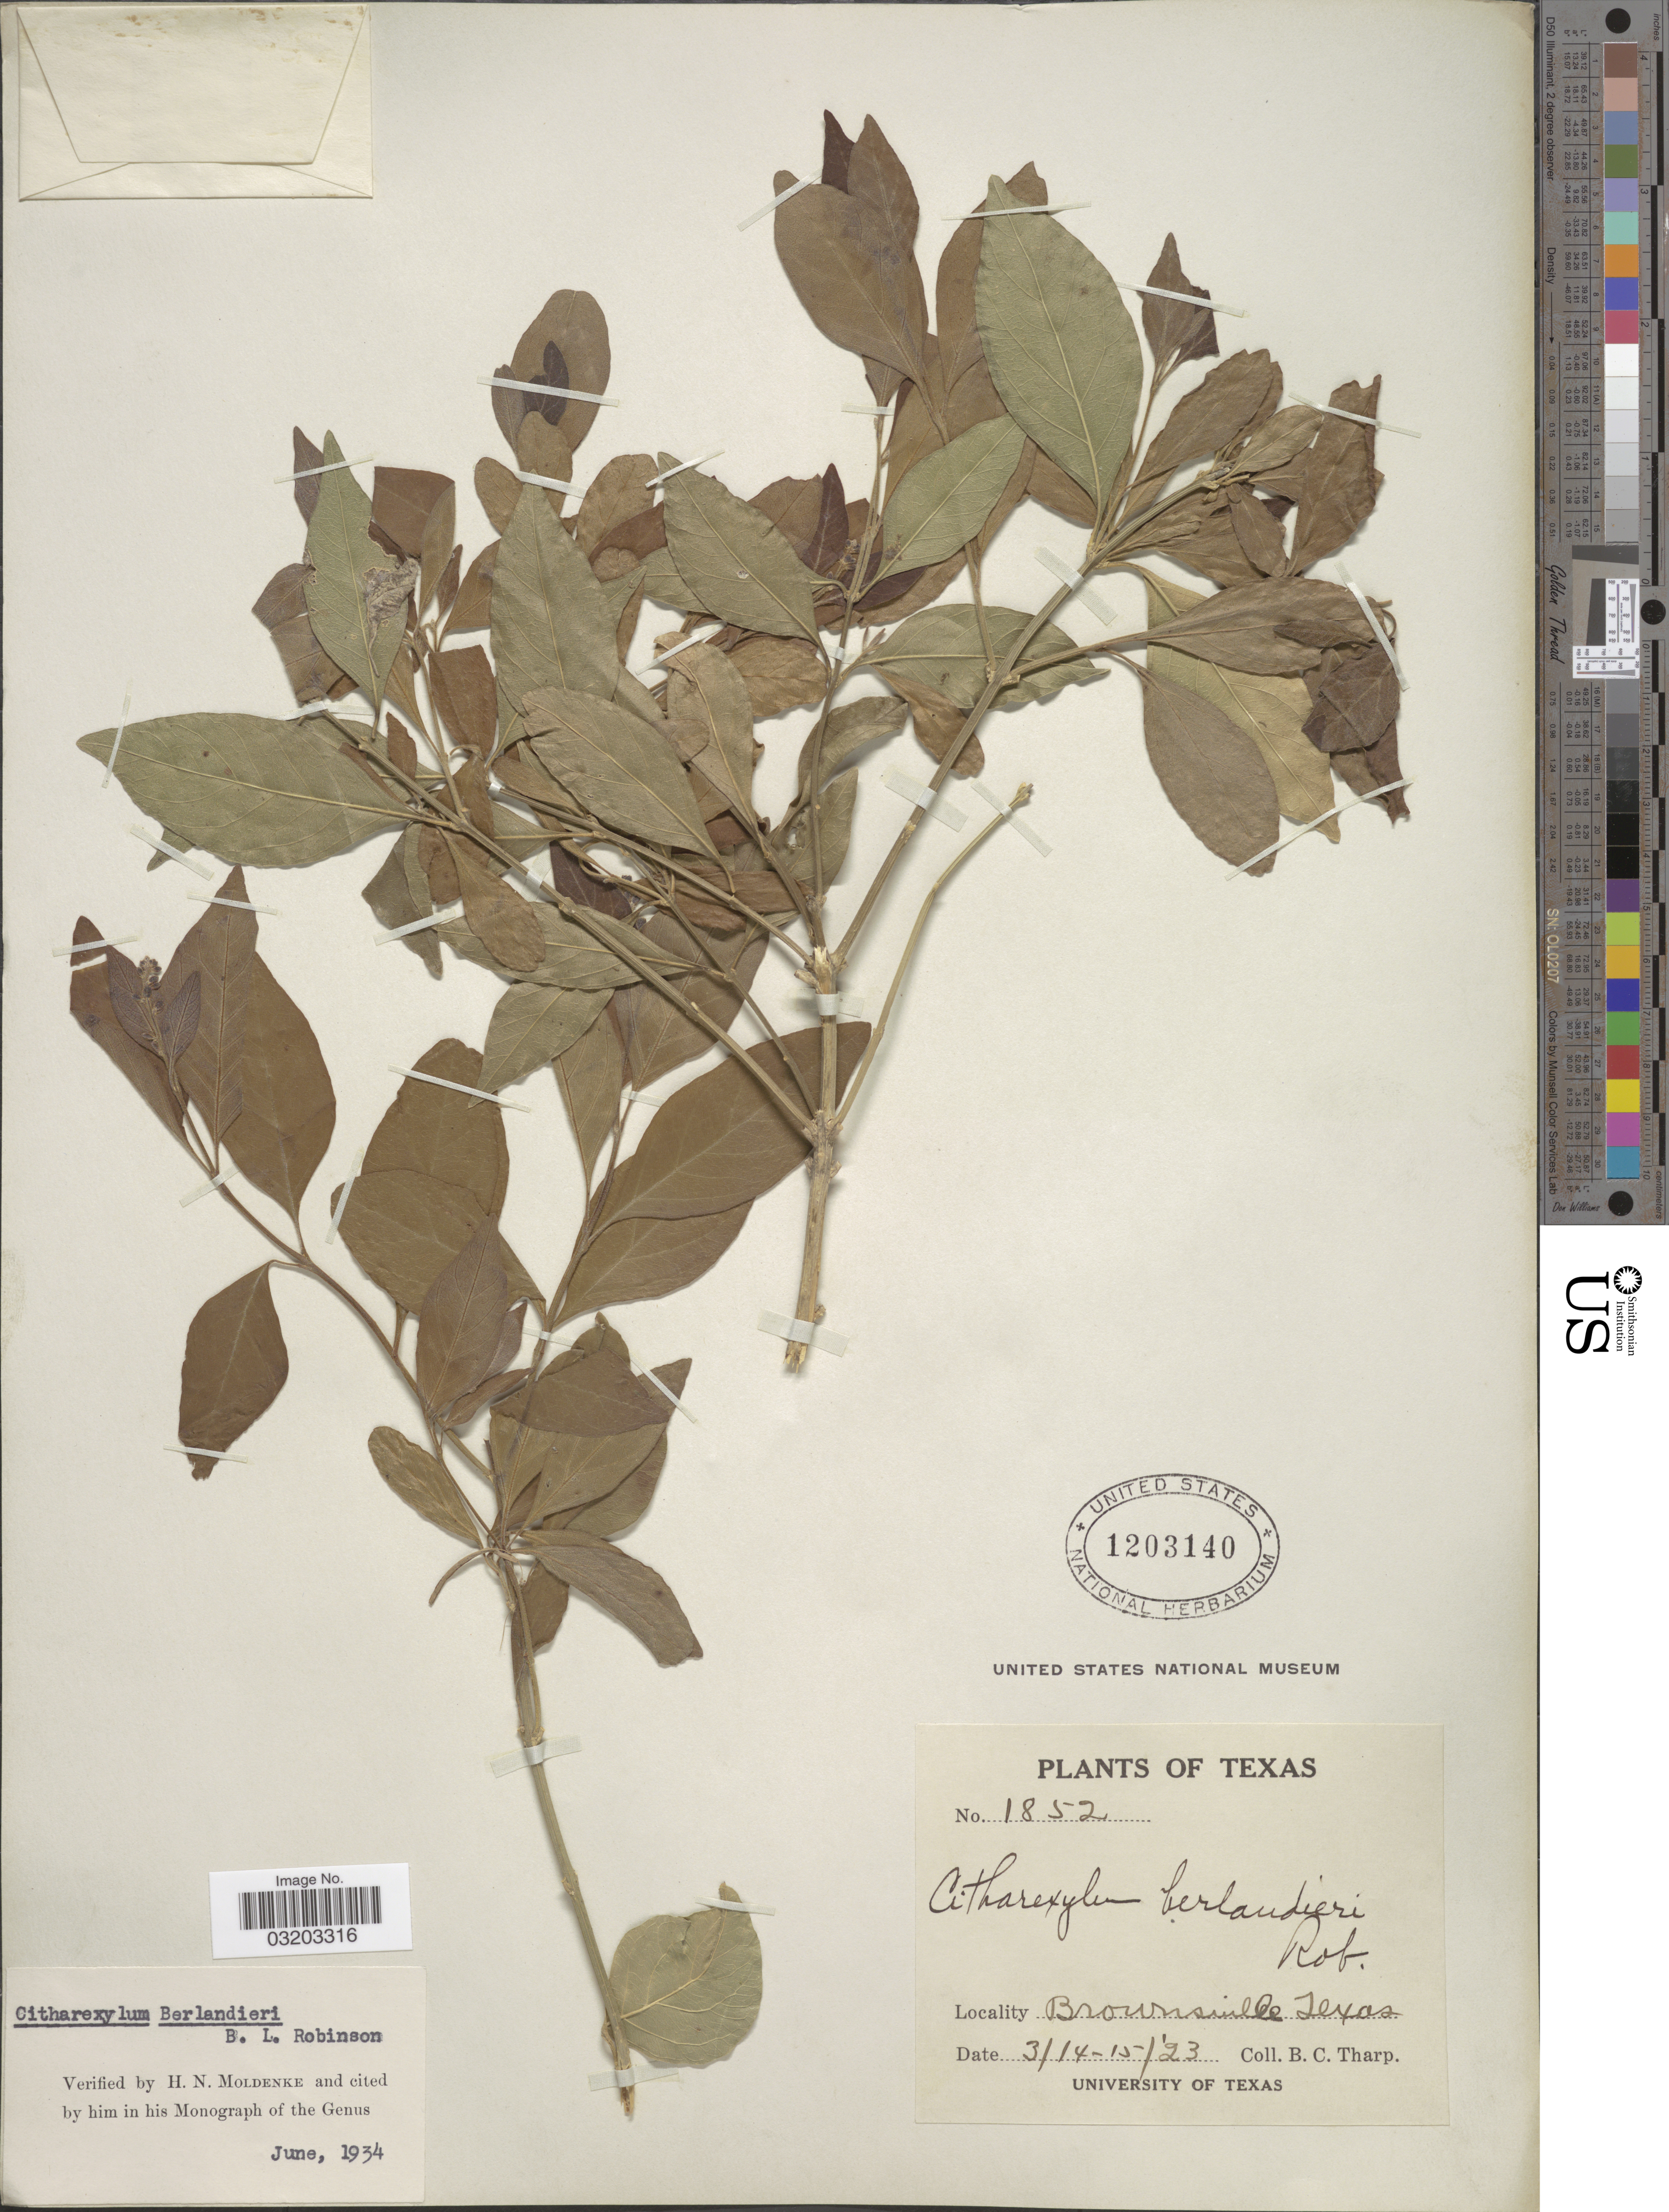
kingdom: Plantae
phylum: Tracheophyta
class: Magnoliopsida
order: Lamiales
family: Verbenaceae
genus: Citharexylum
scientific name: Citharexylum berlandieri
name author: B.L. Rob.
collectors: B. C. Tharp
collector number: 1852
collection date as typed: Transcribed d/m/y: 14/3/23 to 15/3/23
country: United States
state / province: Texas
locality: Brownsville.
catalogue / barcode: US 1203140